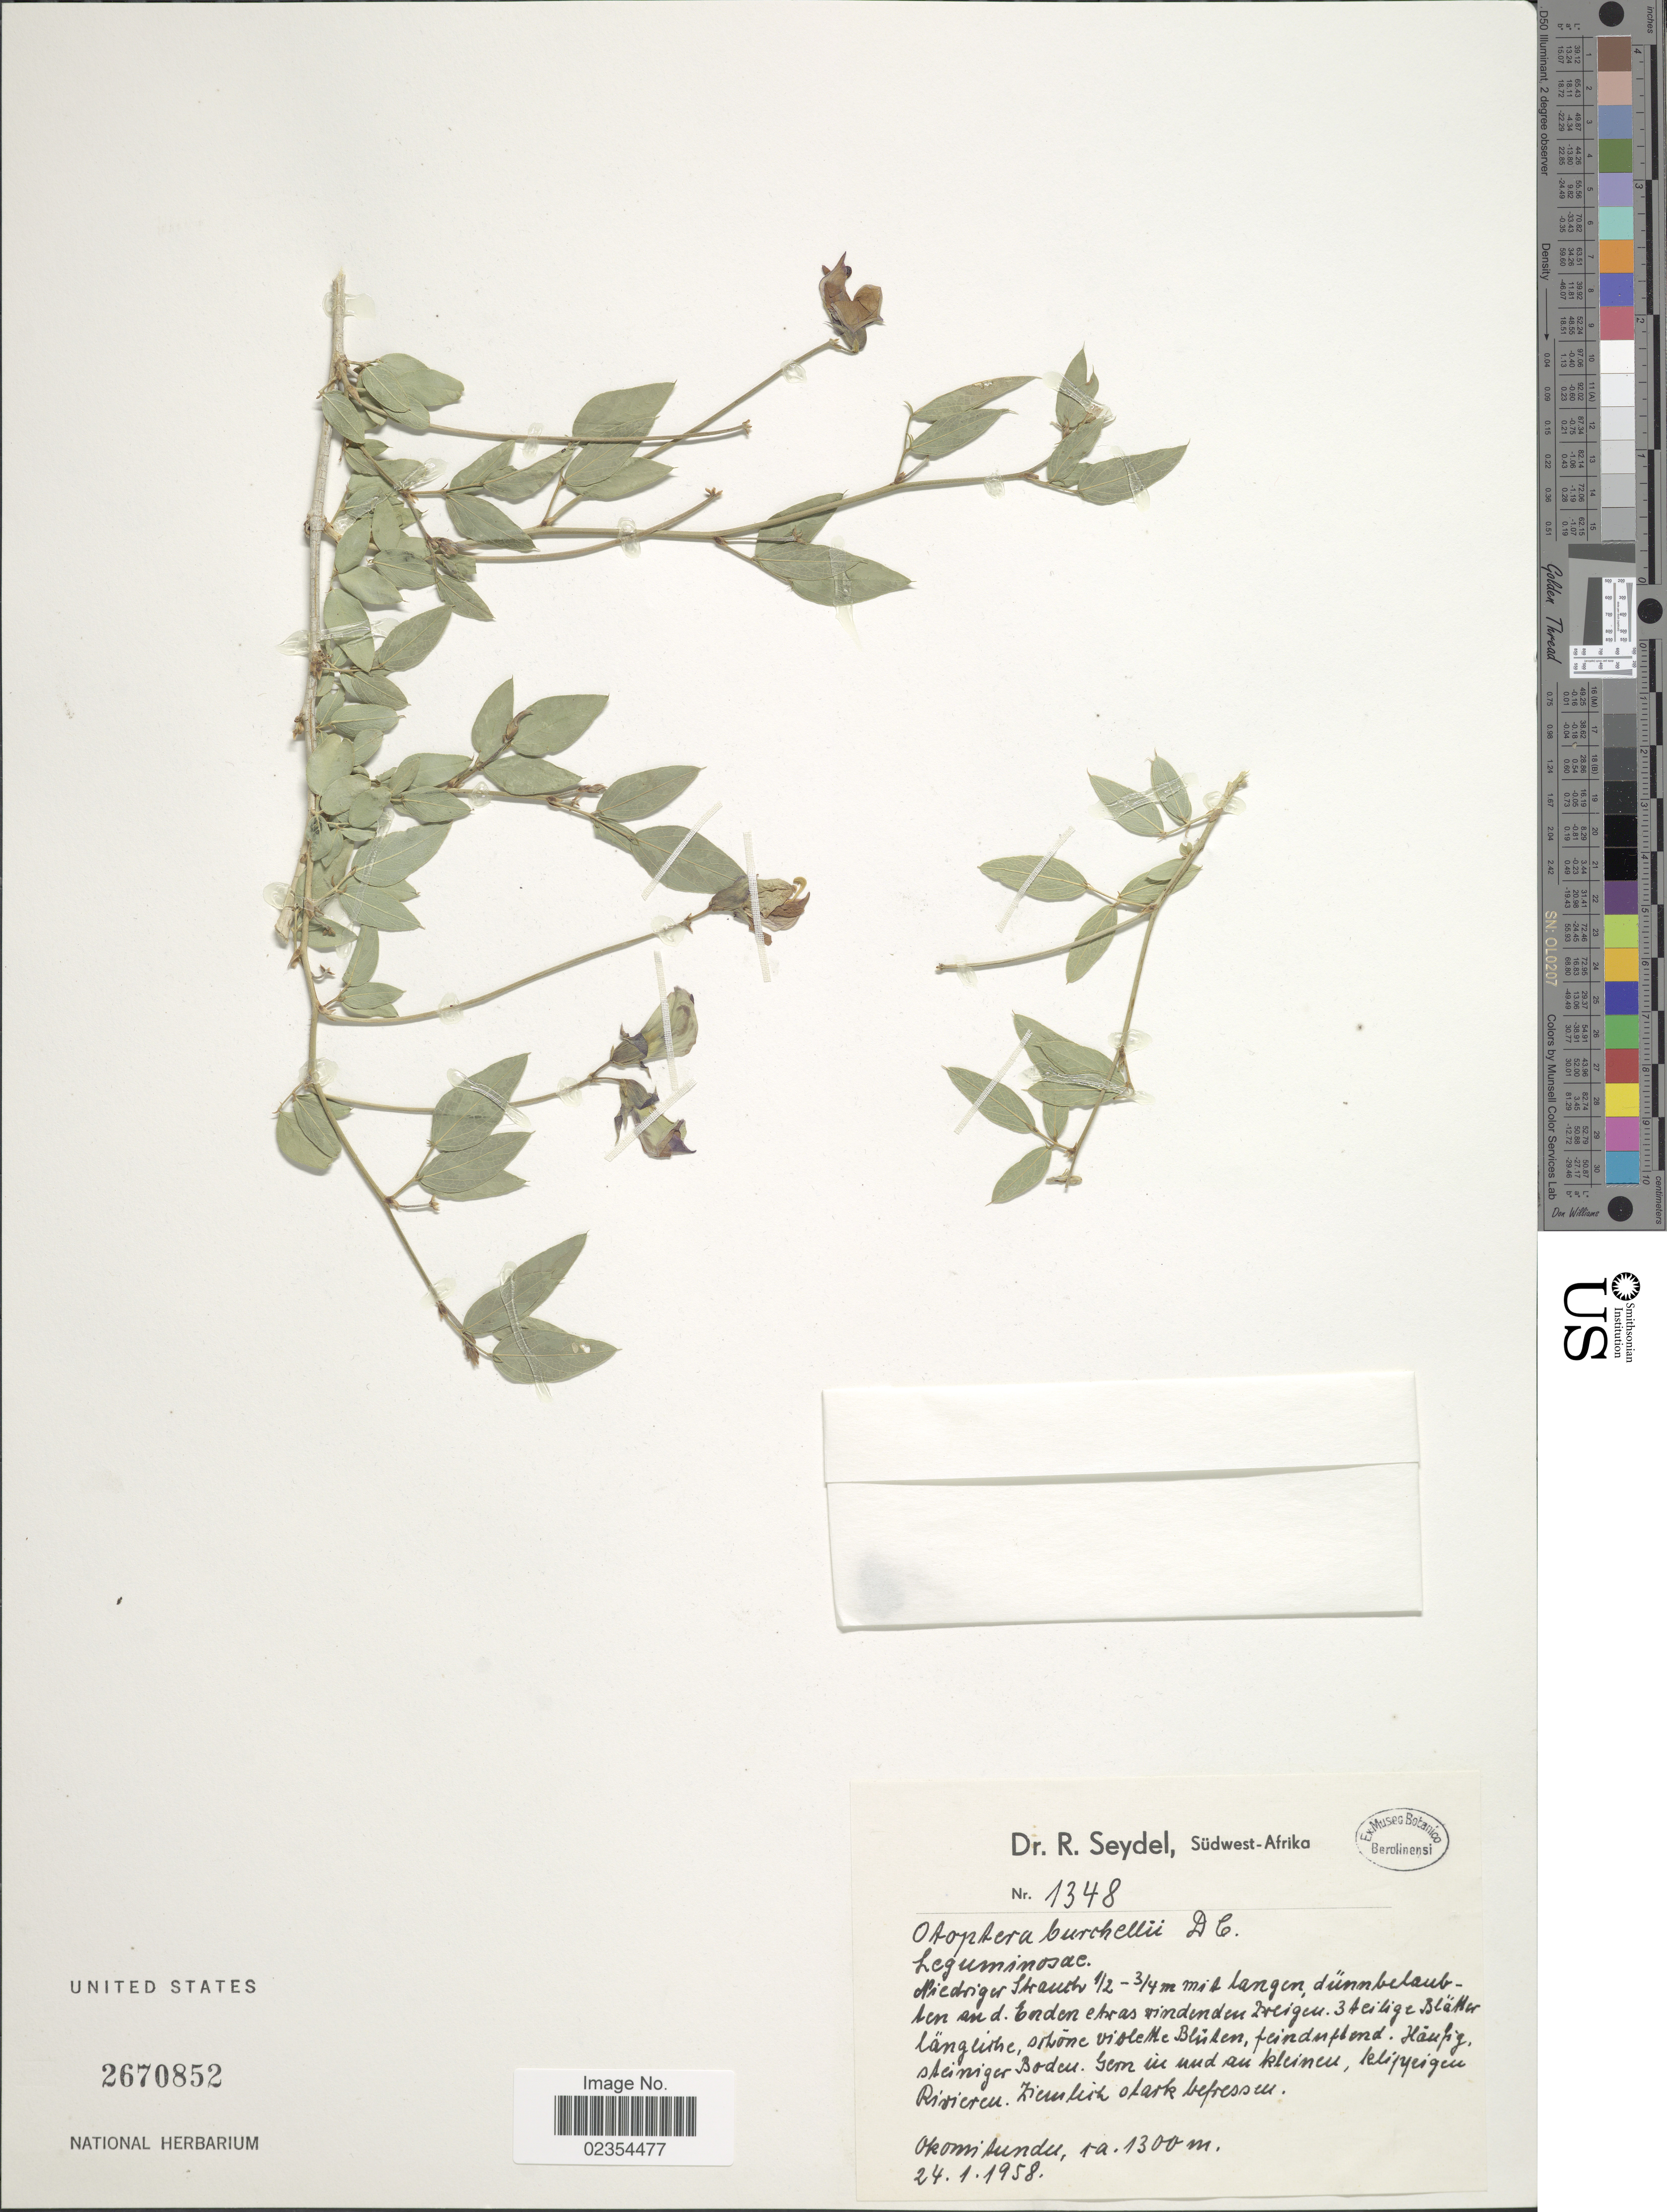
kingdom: Plantae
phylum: Tracheophyta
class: Magnoliopsida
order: Fabales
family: Fabaceae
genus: Otoptera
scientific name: Otoptera burchellii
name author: DC.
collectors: R. Seydel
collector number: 1348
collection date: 1958-01-24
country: Namibia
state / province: Erongo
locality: Okomitundu, Südwest-Afrika [Southwest Africa]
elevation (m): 1300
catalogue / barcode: US 2670852